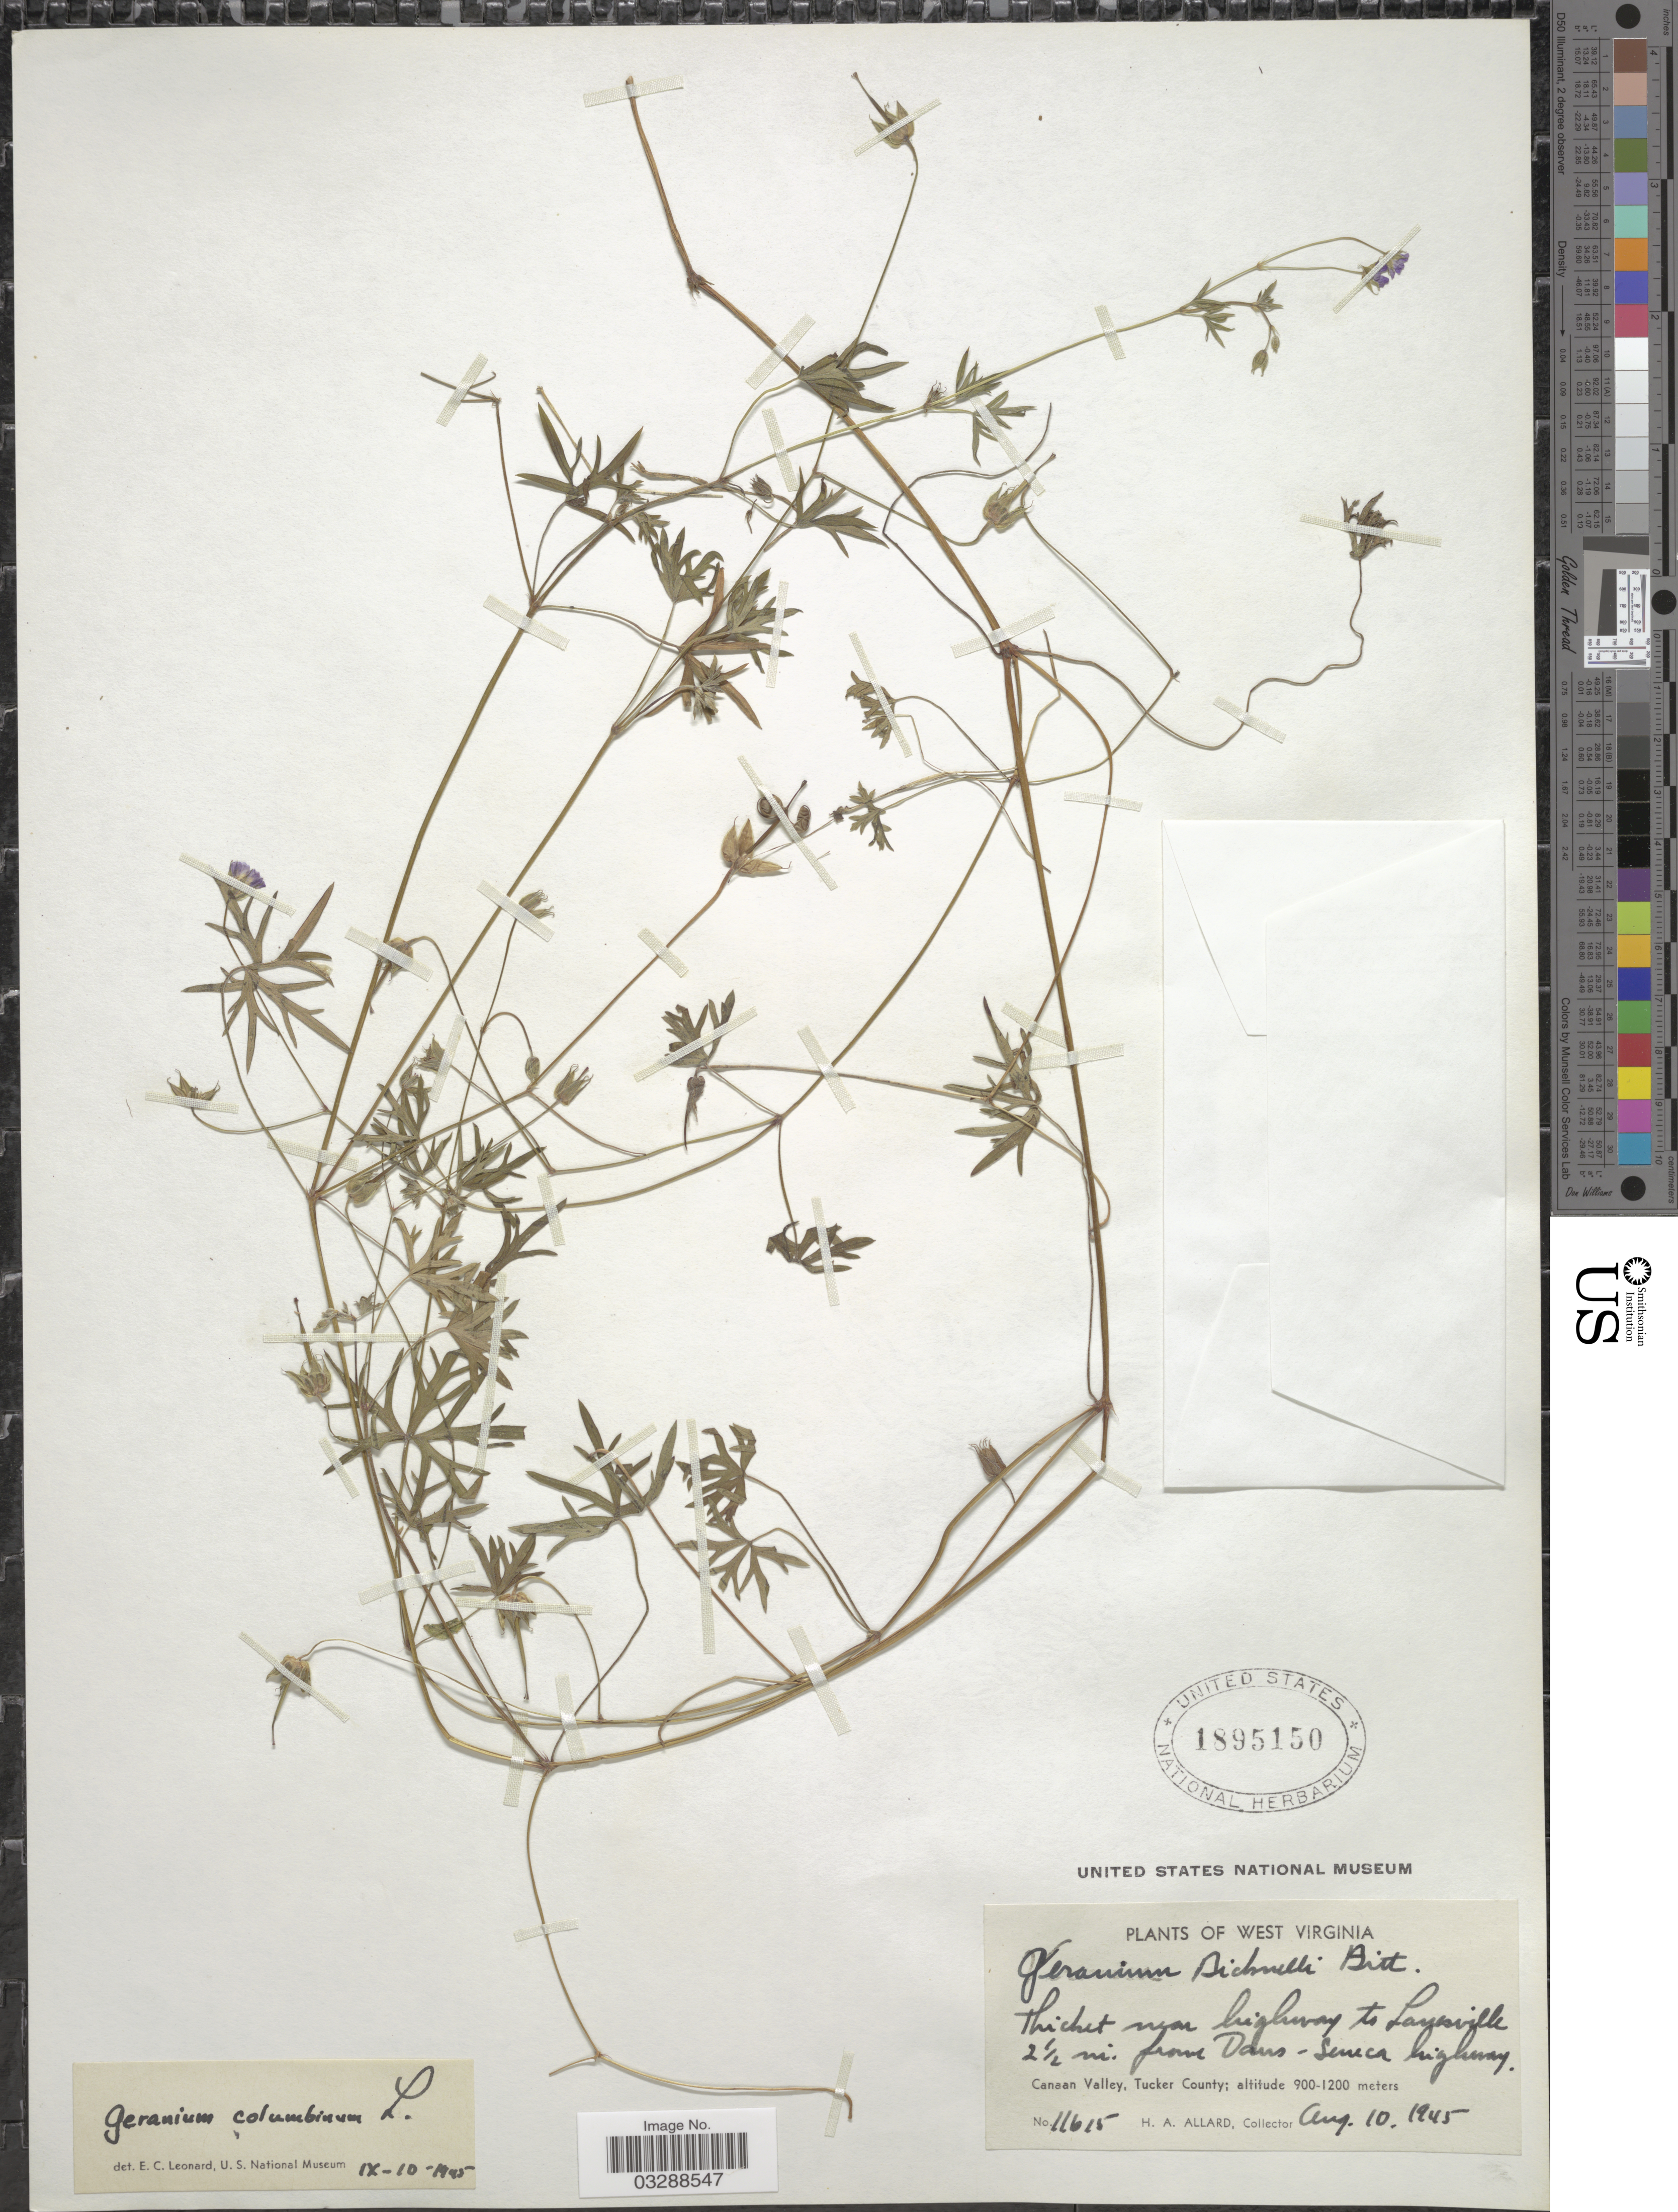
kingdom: Plantae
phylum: Tracheophyta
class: Magnoliopsida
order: Geraniales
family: Geraniaceae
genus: Geranium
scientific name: Geranium columbinum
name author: L.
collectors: H. A. Allard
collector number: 11615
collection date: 1945-08-10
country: United States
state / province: West Virginia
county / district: Tucker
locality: Thicket near highway to Lanesville, 2½ mi. from Davis-Seneca highway. Canaan Valley, Tucker County.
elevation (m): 900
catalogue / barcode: US 1895150